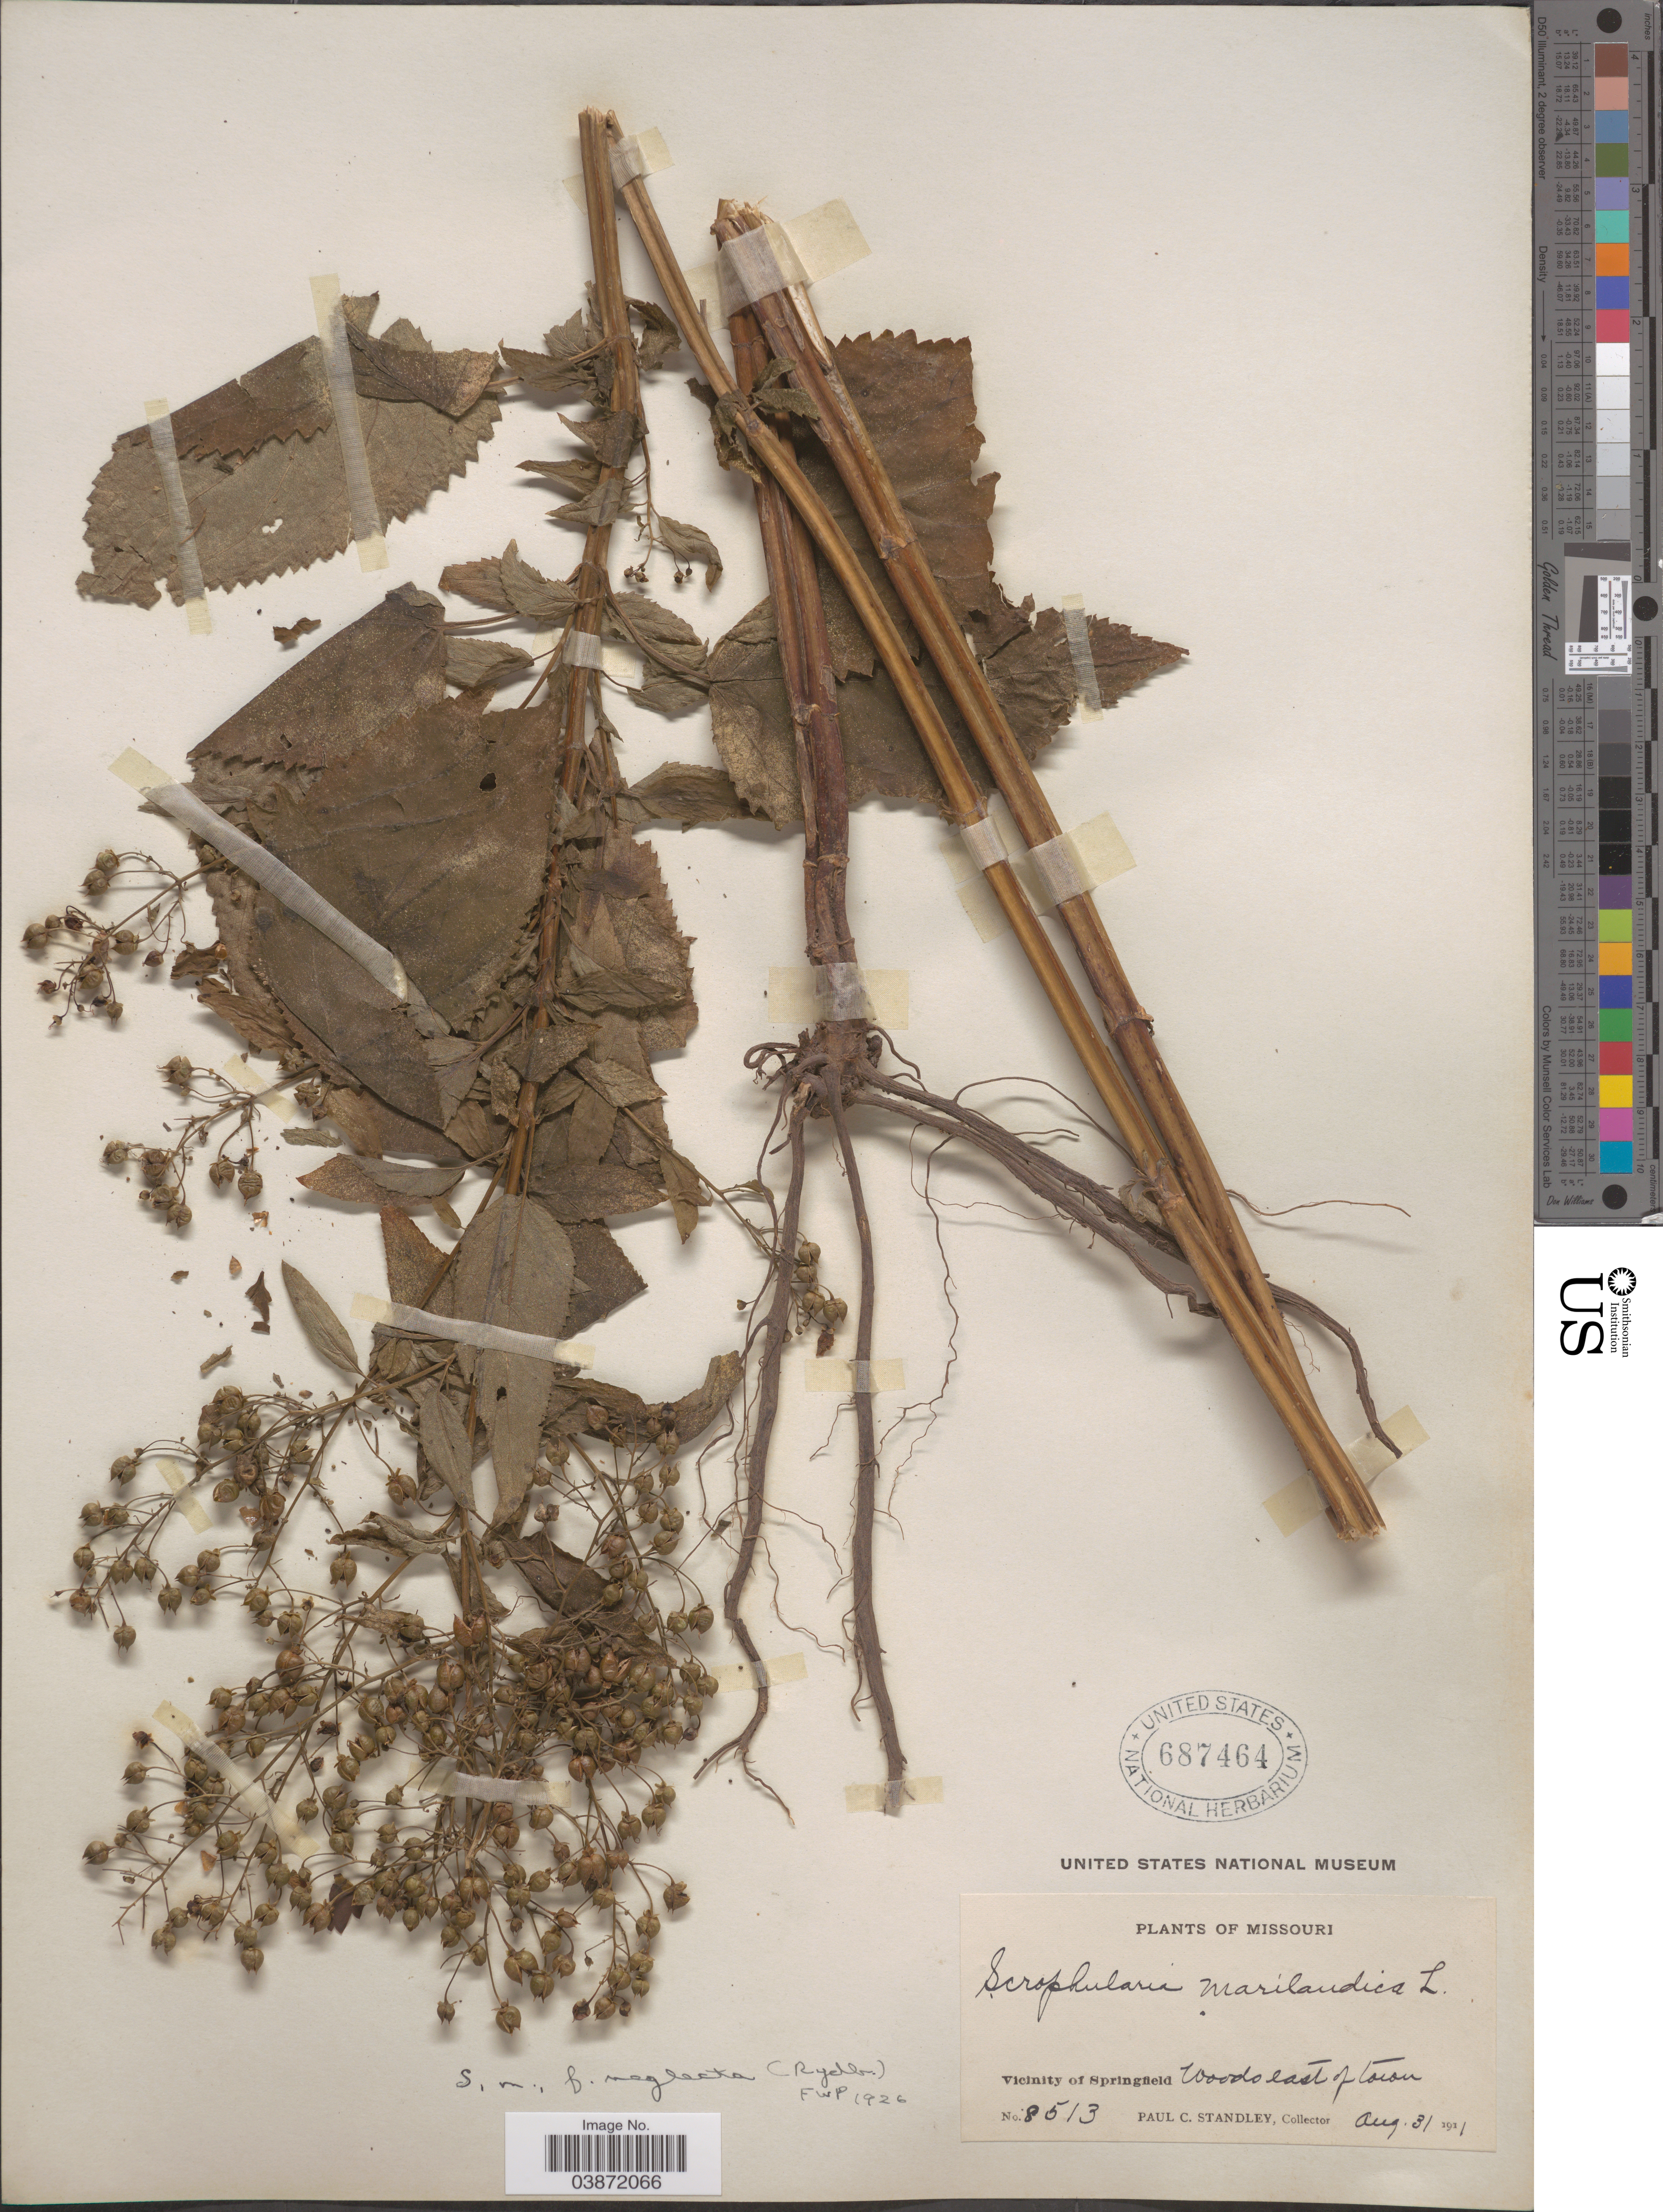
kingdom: Plantae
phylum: Tracheophyta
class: Magnoliopsida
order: Lamiales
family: Scrophulariaceae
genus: Scrophularia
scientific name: Scrophularia marilandica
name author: L.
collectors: P. C. Standley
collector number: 8513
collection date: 1911-08-31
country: United States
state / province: Missouri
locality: Vicinity of Springfield. Woods east of town.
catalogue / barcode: US 687464